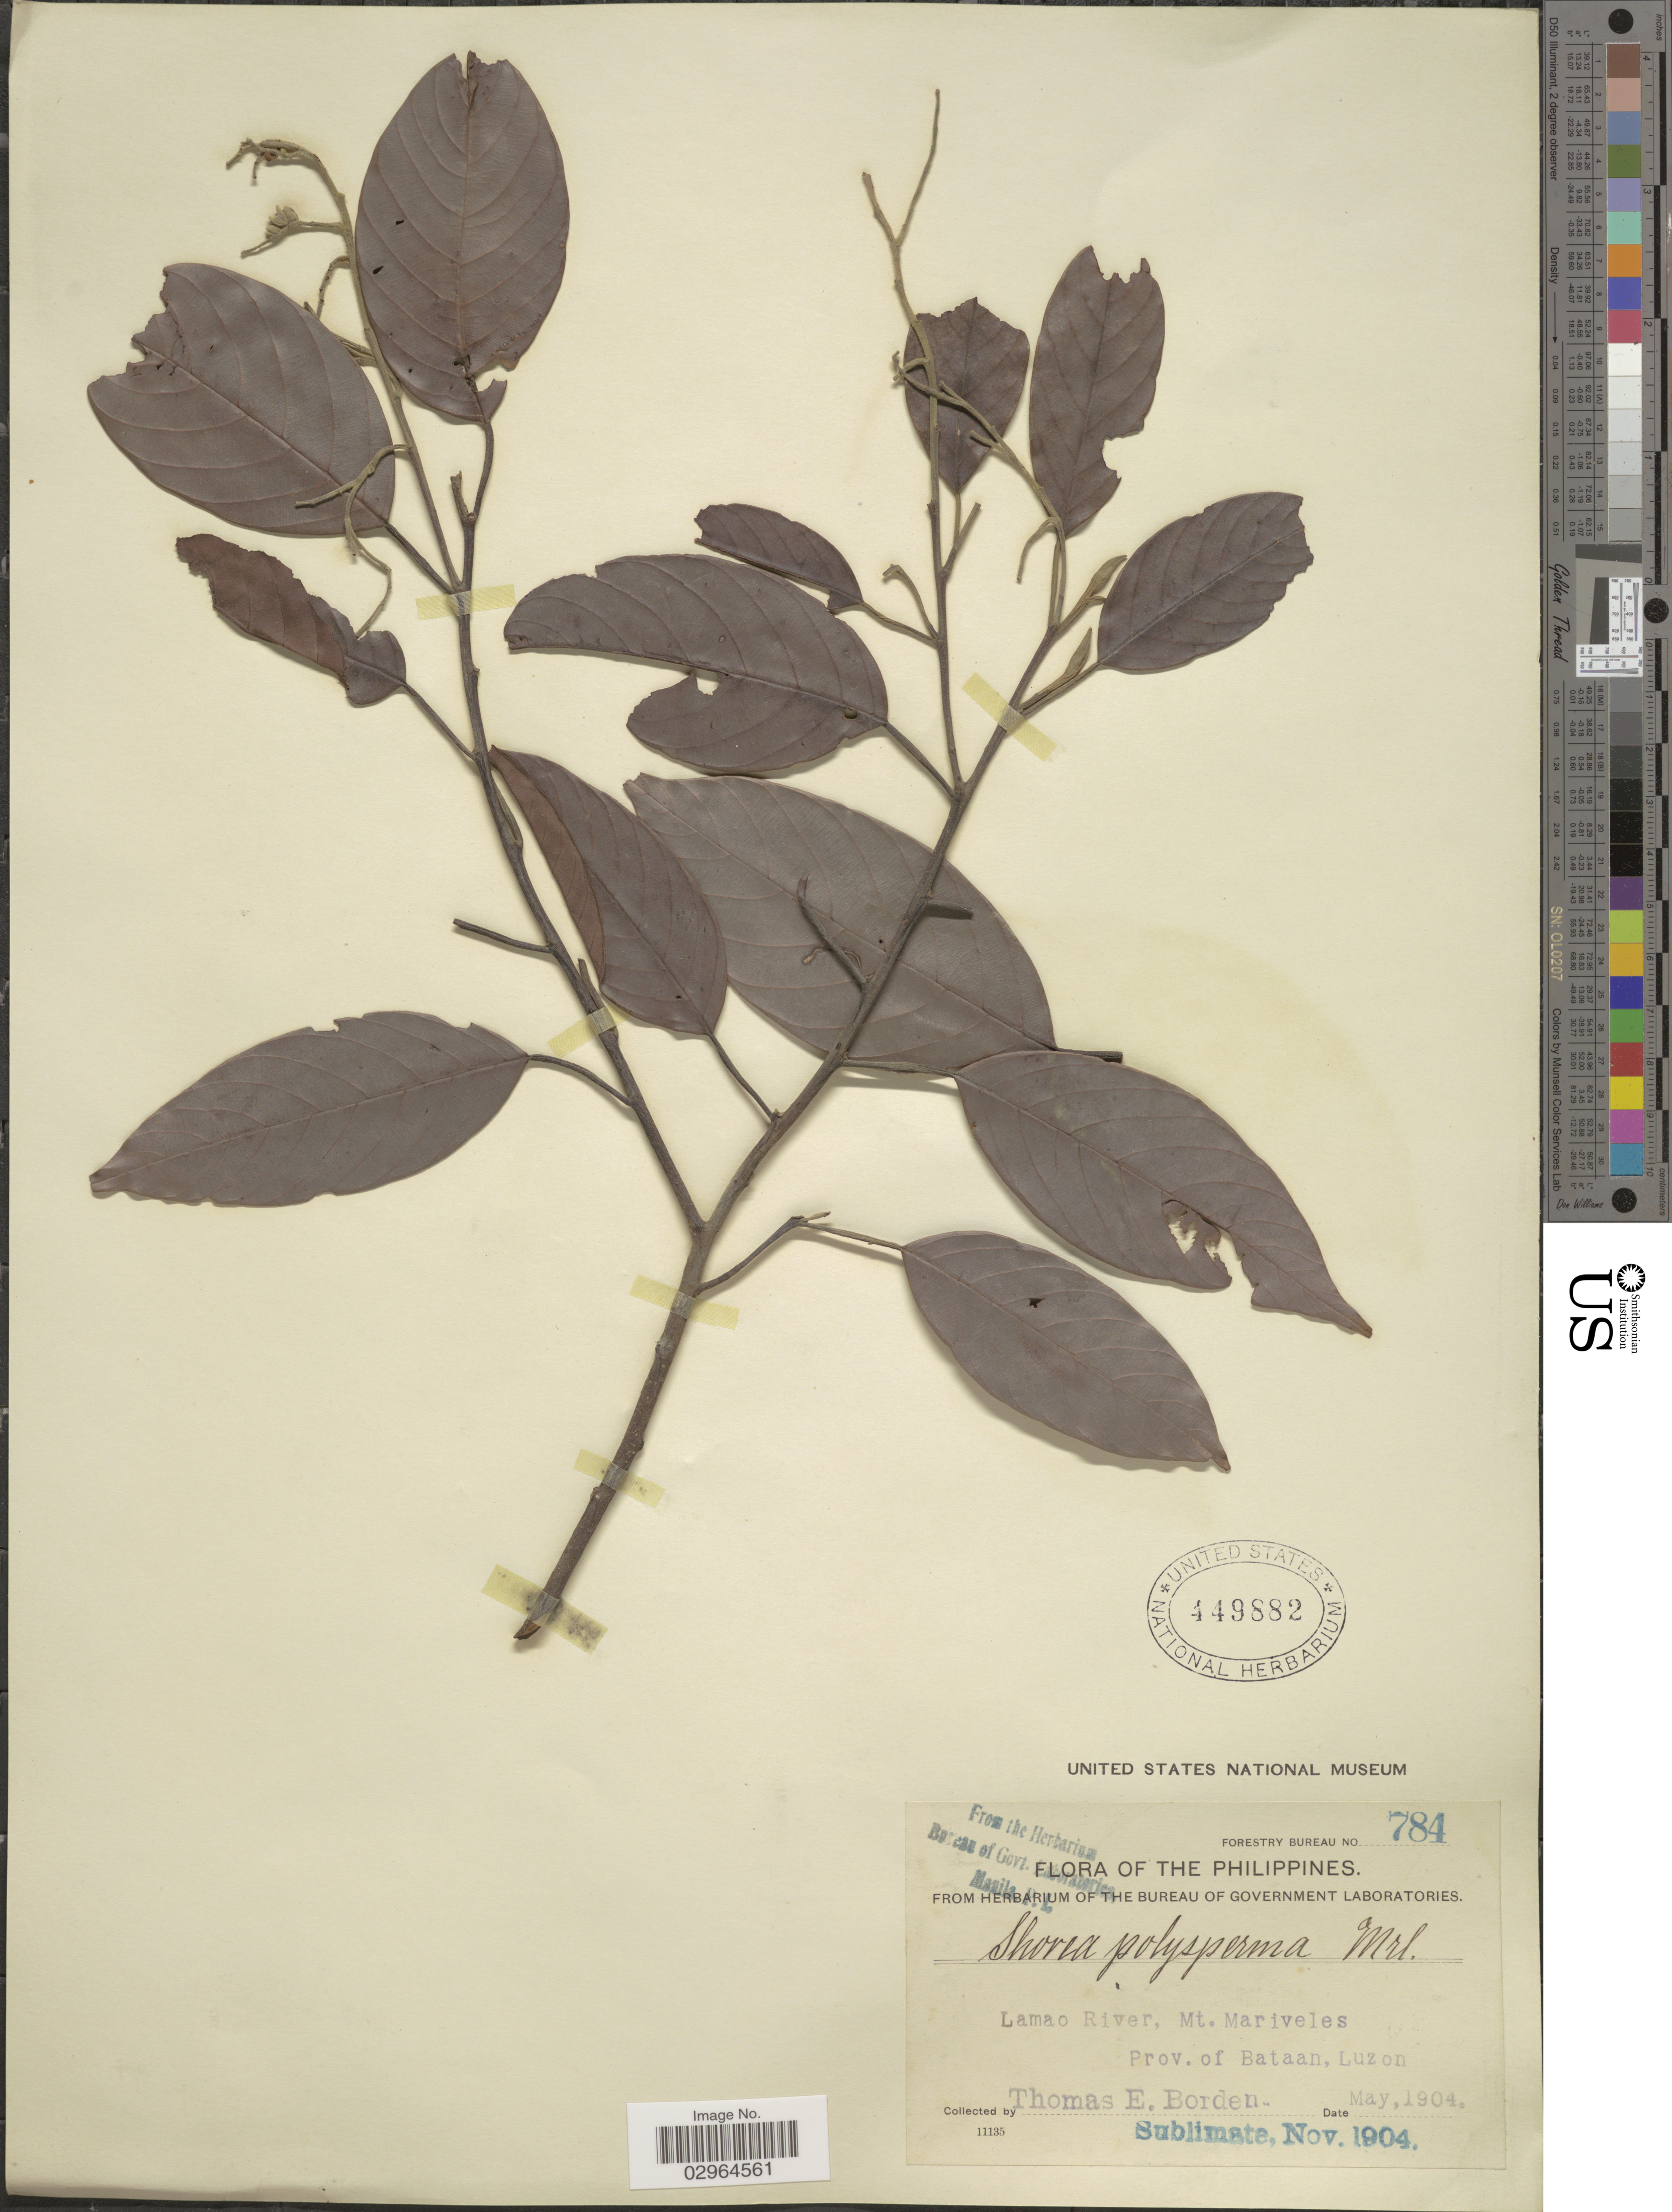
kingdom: Plantae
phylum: Tracheophyta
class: Magnoliopsida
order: Malvales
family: Dipterocarpaceae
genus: Rubroshorea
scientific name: Rubroshorea polysperma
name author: (Blanco) P.S. Ashton & J. Heck.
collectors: T. E. Borden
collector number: Forestry Bureau 784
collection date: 1904-05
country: Philippines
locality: Lamao River, Mt. Mariveles, Prov. of Bataan, Luzon.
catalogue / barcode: US 449882